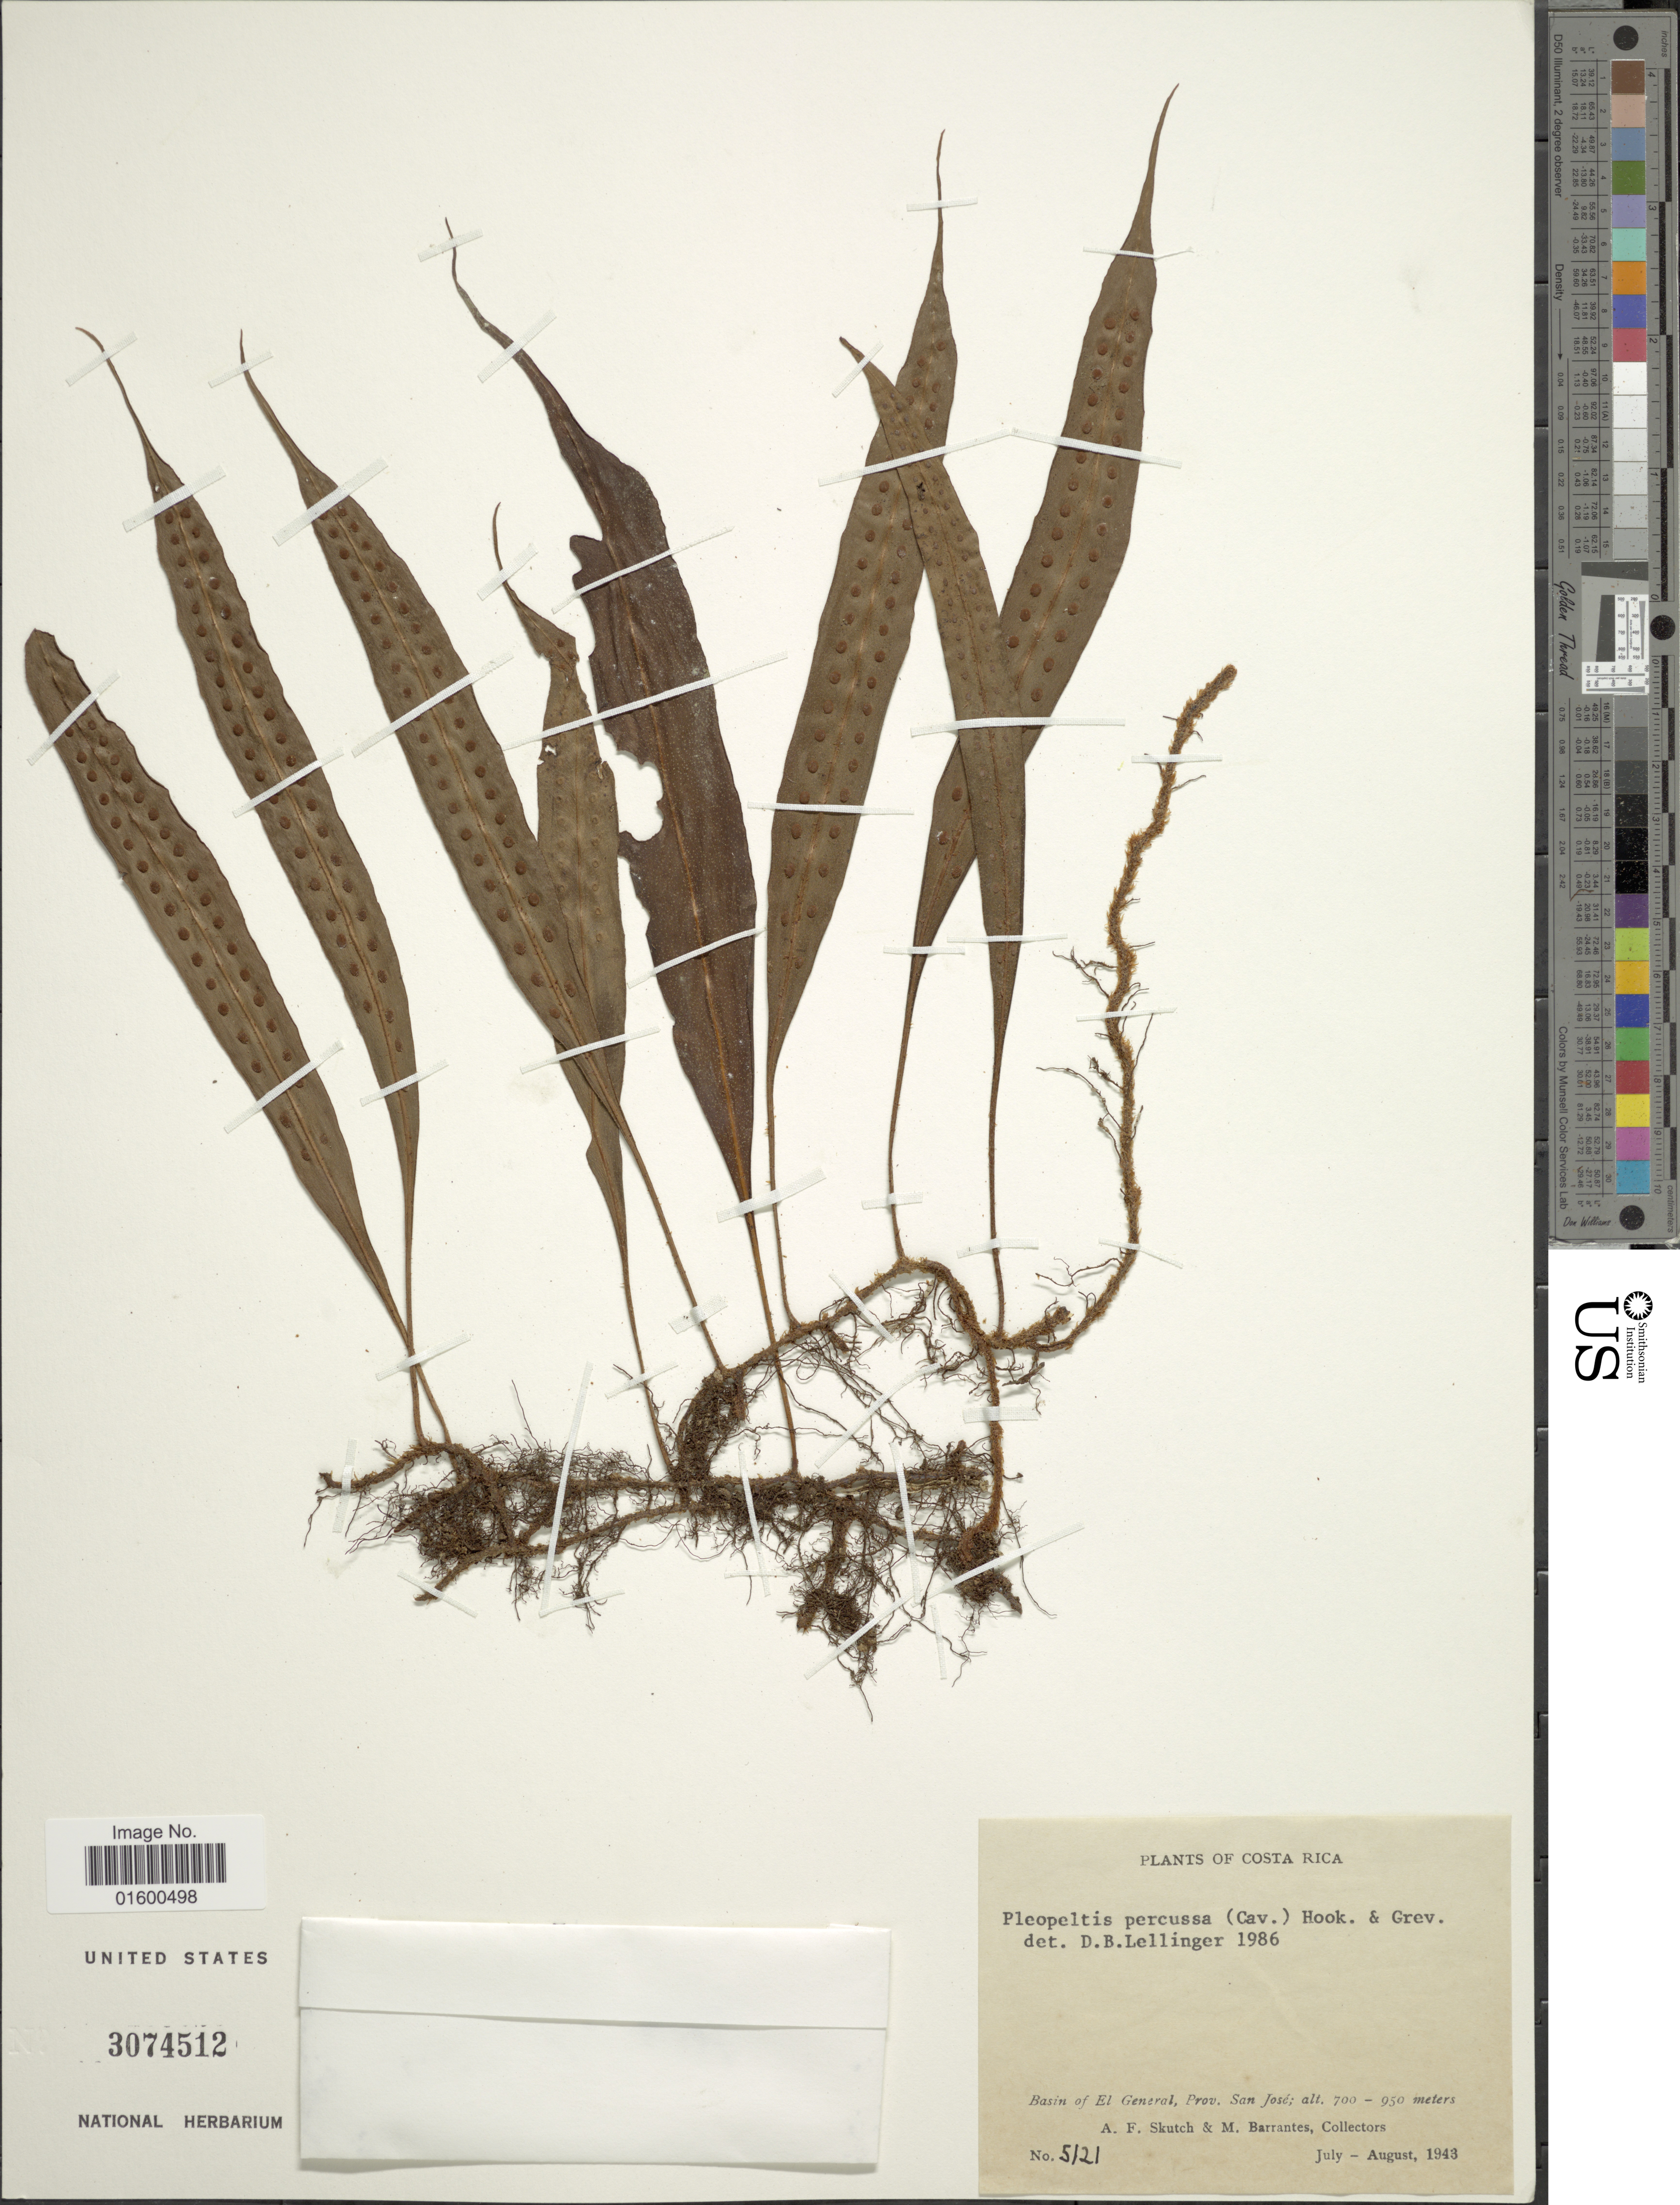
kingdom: Plantae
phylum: Tracheophyta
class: Polypodiopsida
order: Polypodiales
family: Polypodiaceae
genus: Microgramma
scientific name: Microgramma percussa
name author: (Cav.) de la Sota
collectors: A. F. Skutch & M. Barrantes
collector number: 5121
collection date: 1943-07/1943-08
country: Costa Rica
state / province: San José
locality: Basin of El General, Prov. San Jose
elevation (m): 700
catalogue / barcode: US 3074512